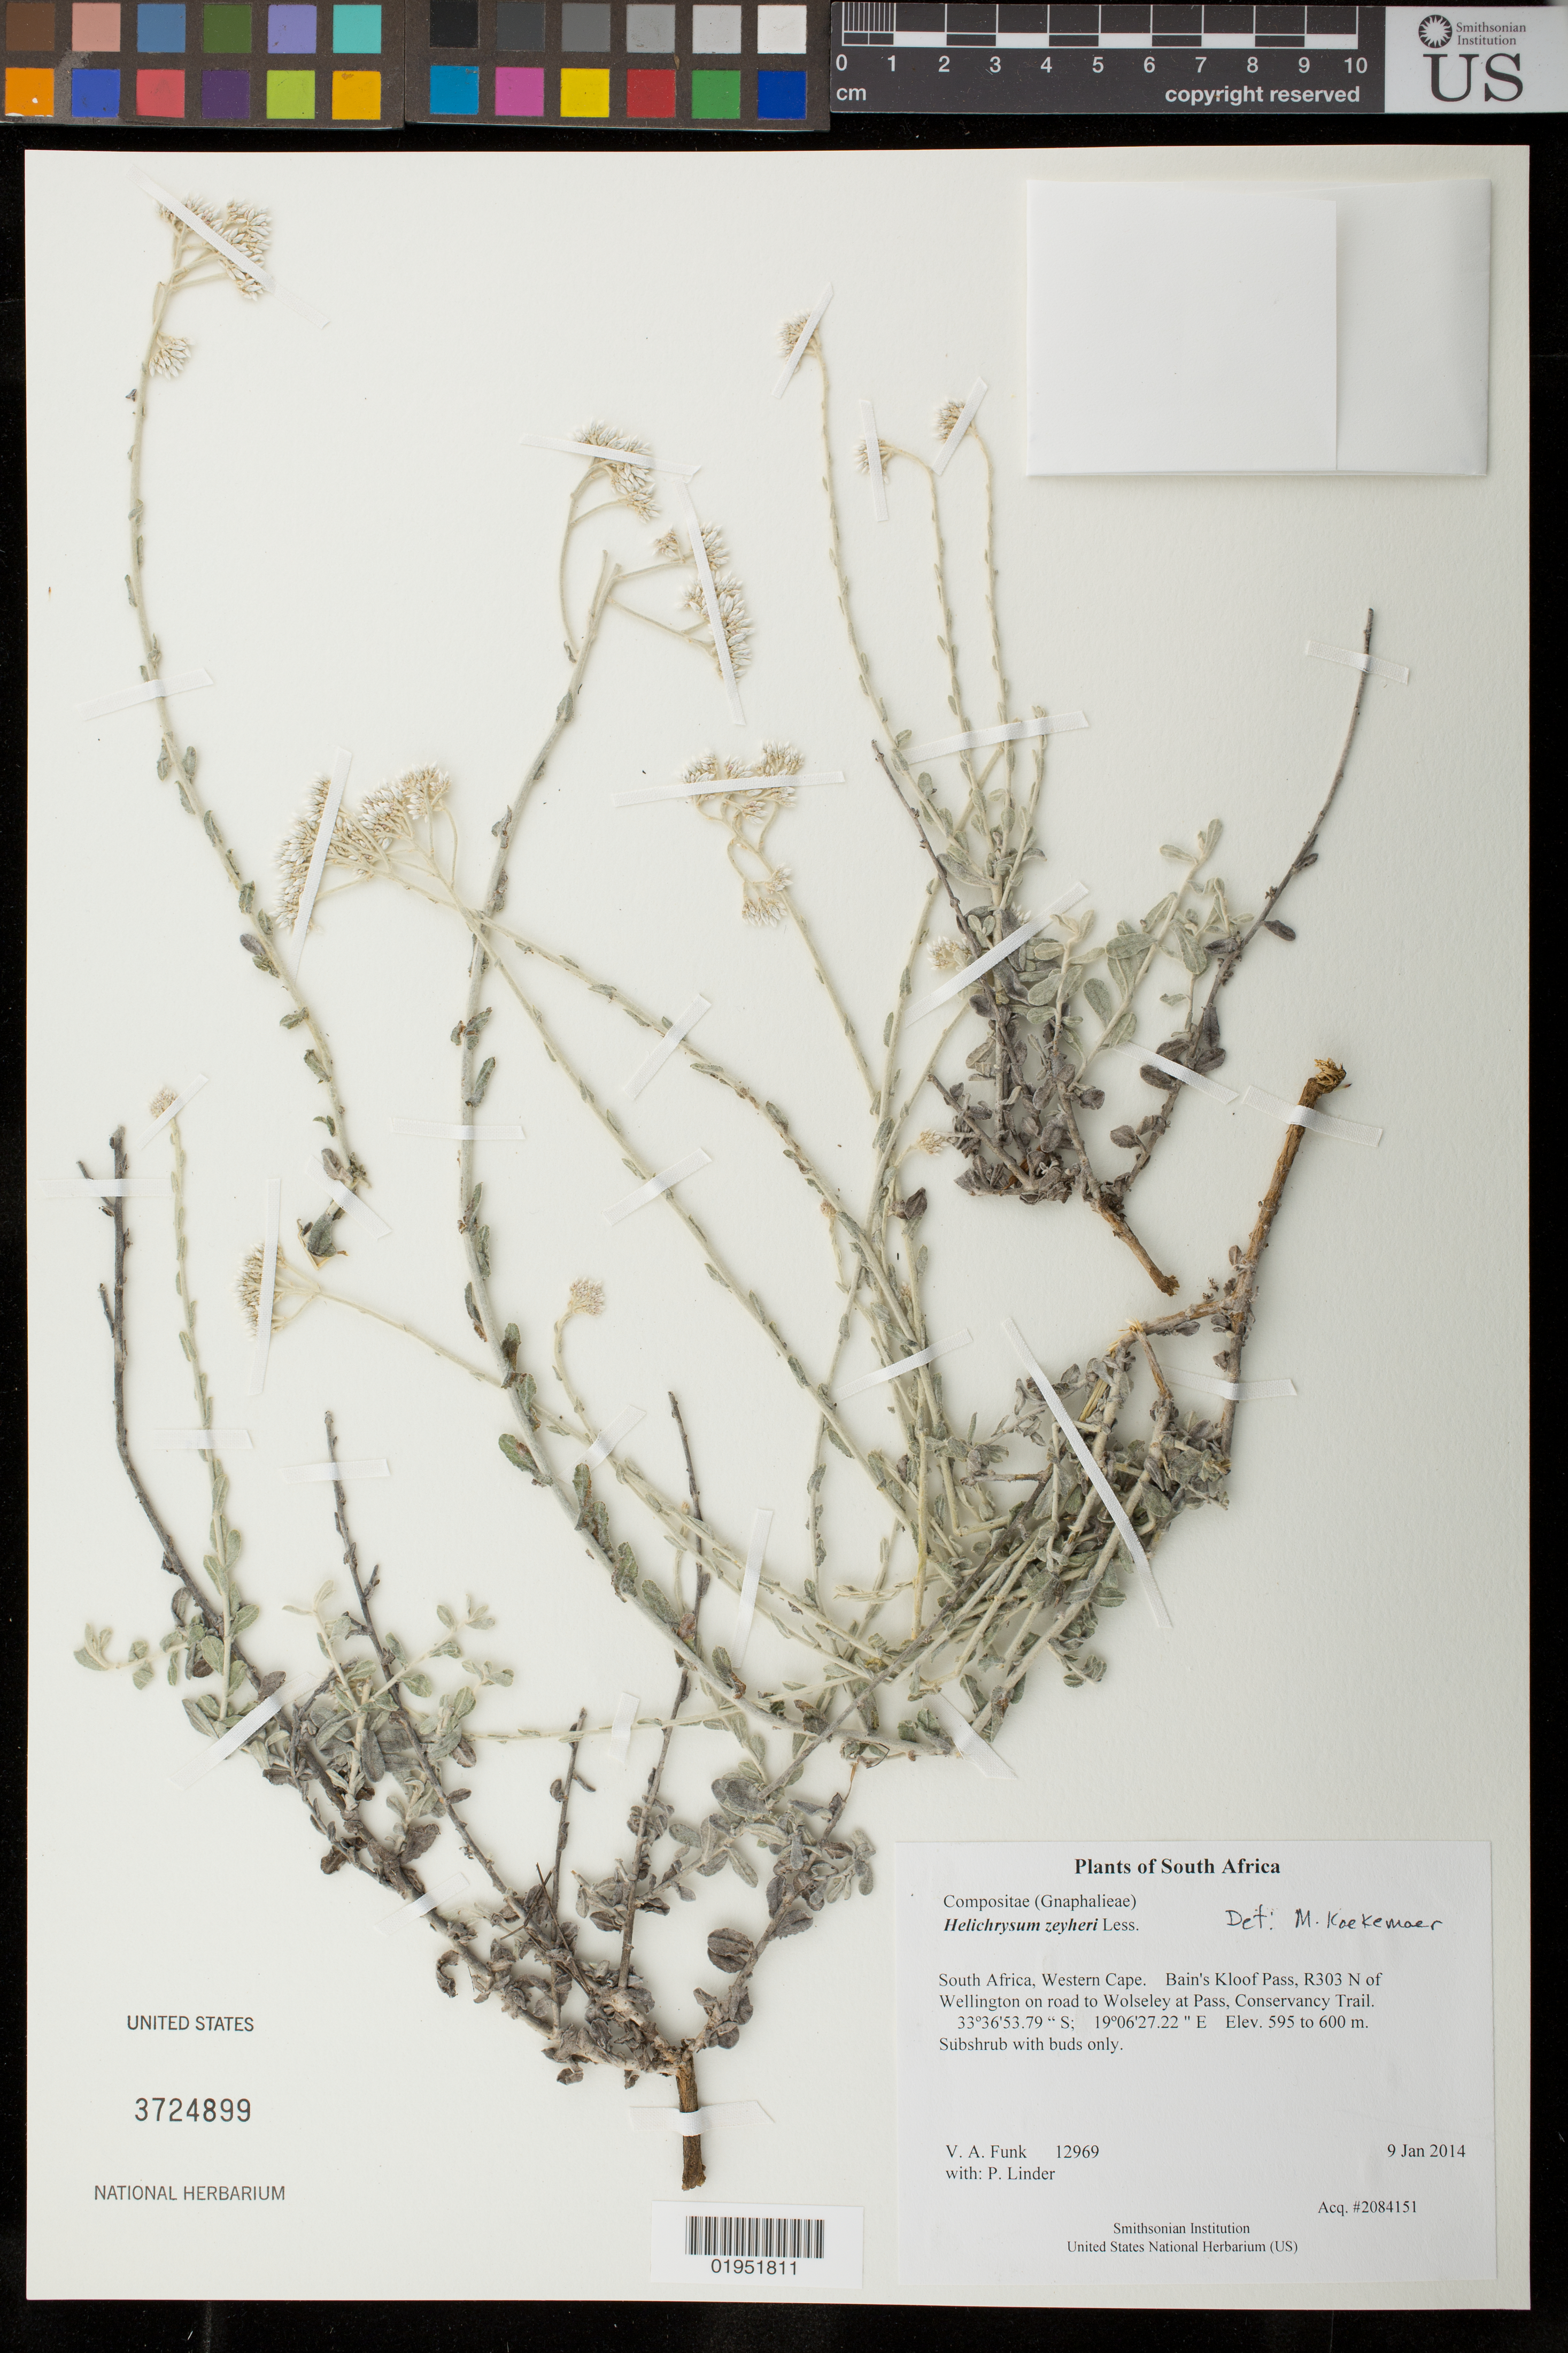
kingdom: Plantae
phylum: Tracheophyta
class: Magnoliopsida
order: Asterales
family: Asteraceae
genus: Helichrysum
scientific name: Helichrysum zeyheri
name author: Less.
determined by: Koekemoer, M.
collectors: P. Linder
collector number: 12969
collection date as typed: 9 Jan 2014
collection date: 2014-01-09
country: South Africa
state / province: Western Cape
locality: Bain's Kloof Pass, R303 N of Wellington on road to Wolseley at Pass, Conservancy Trail.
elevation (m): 595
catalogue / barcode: US 3724899